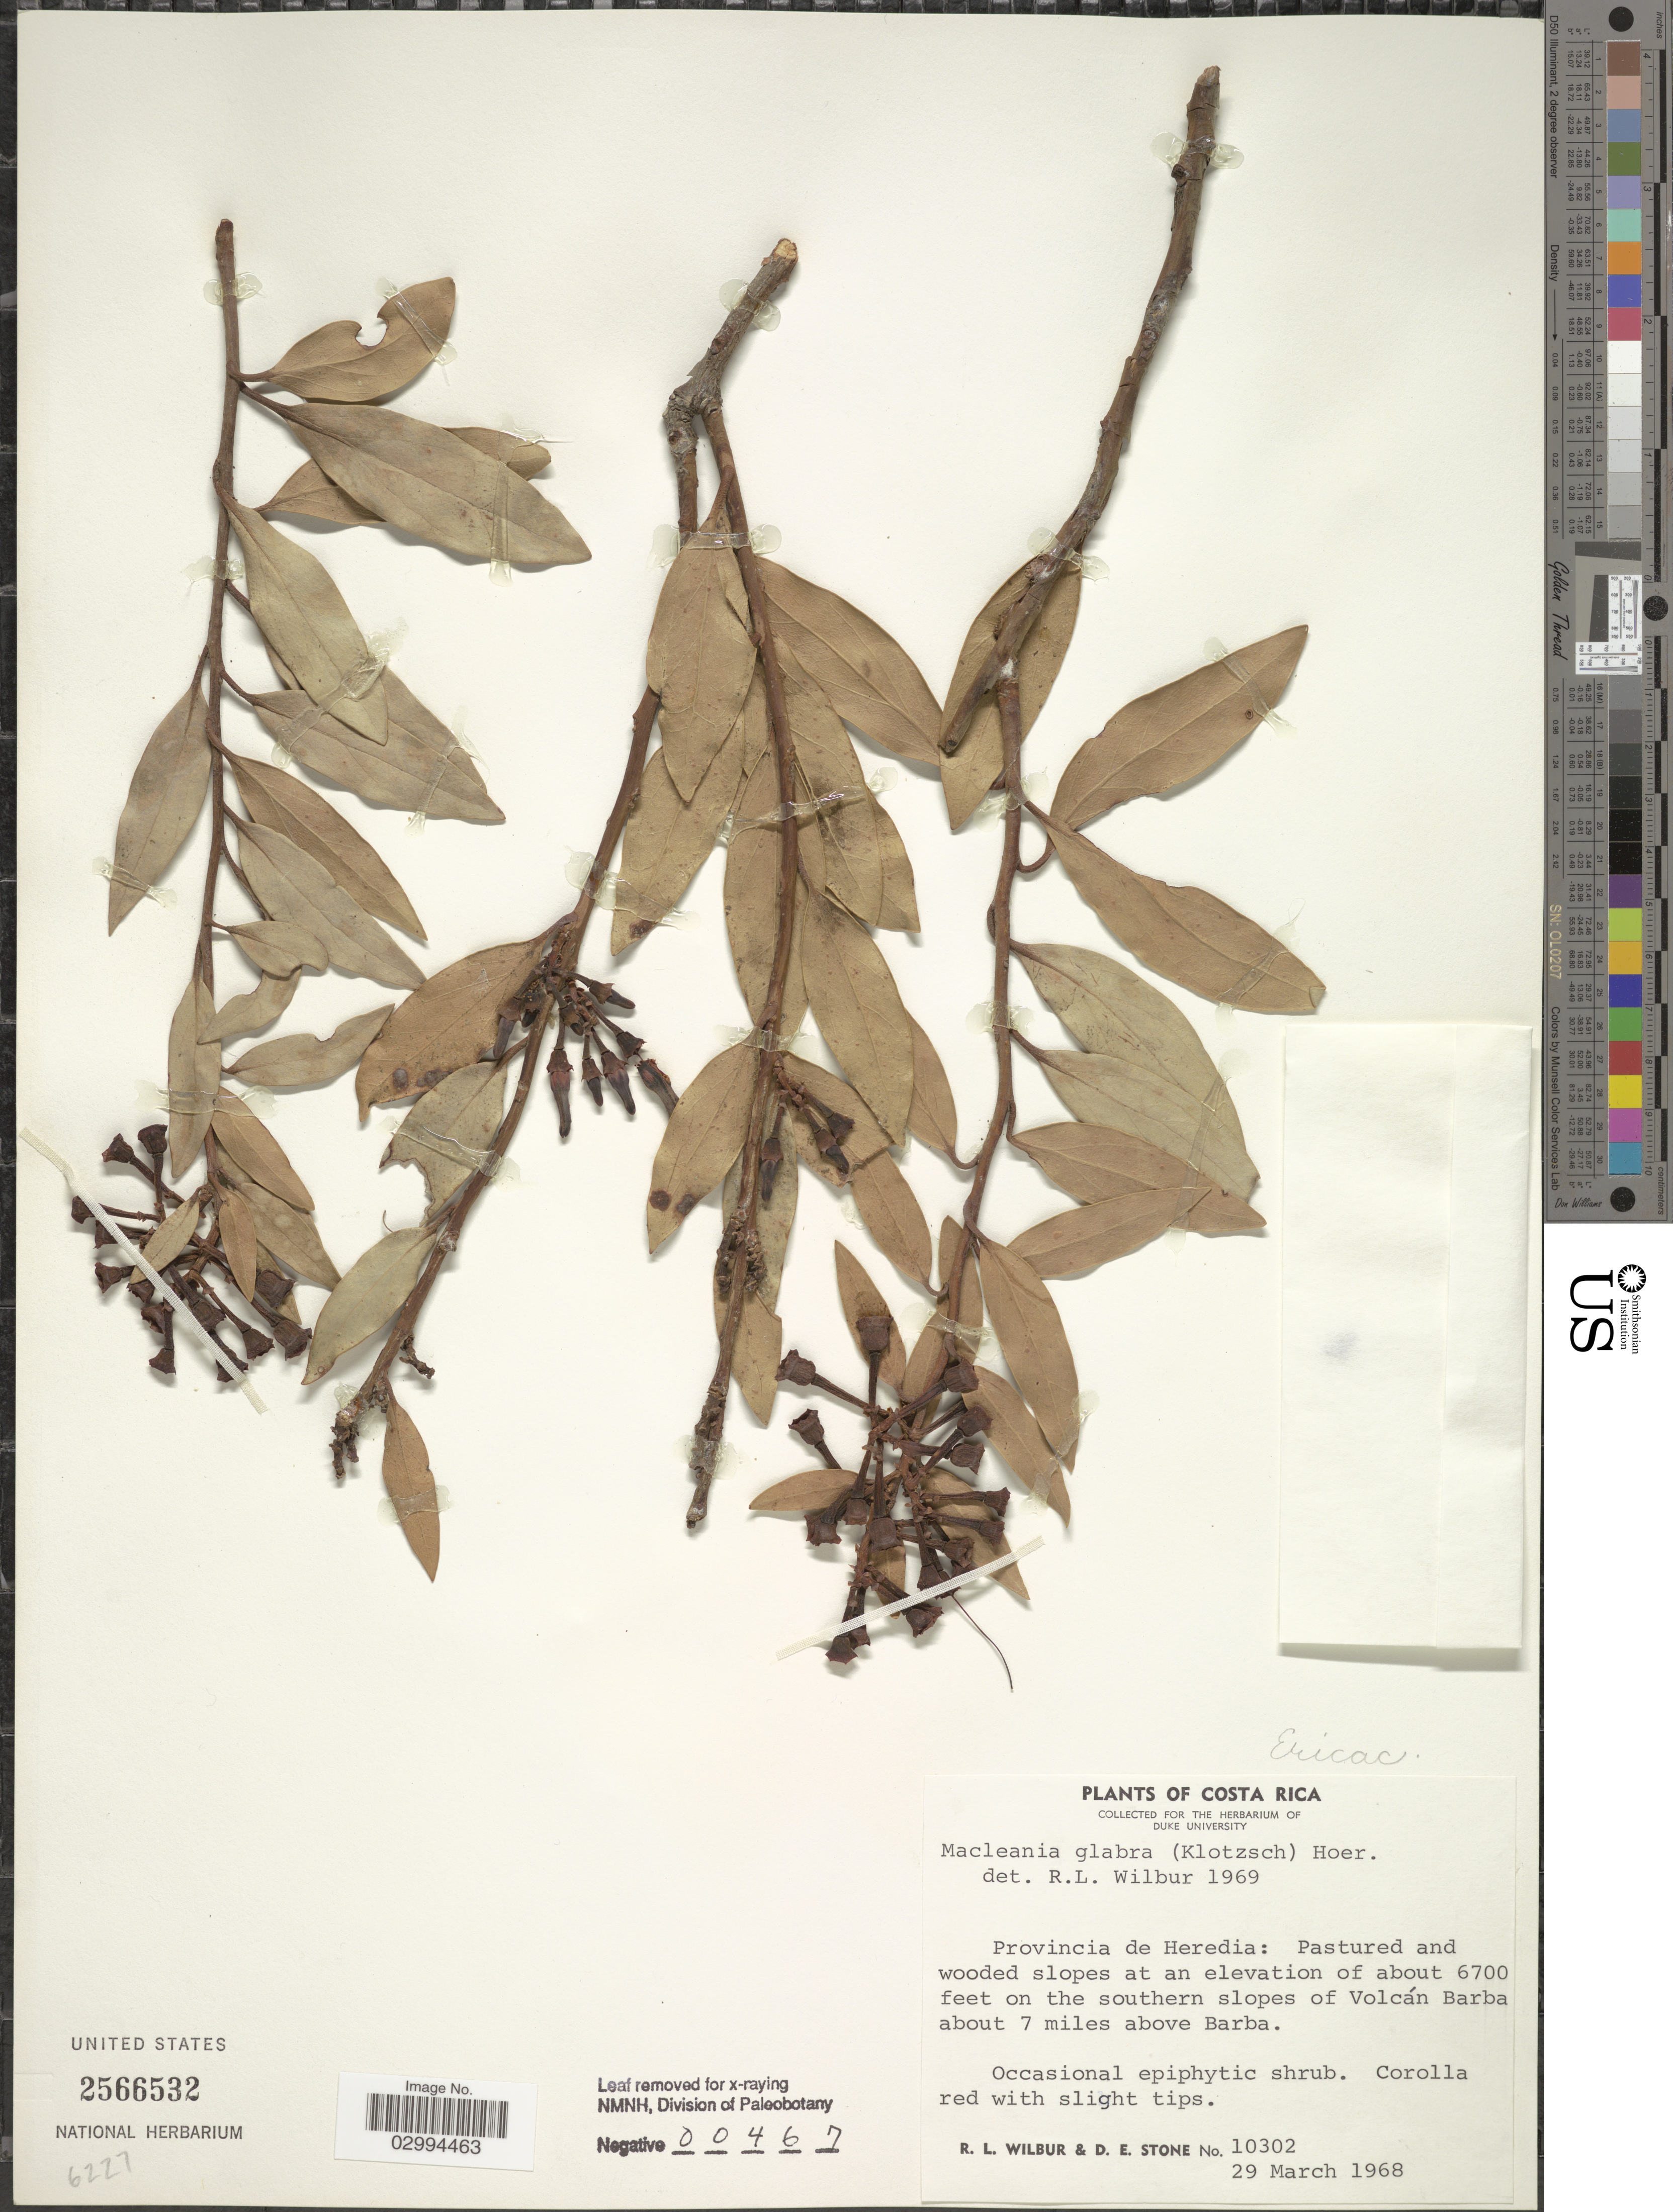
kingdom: Plantae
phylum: Tracheophyta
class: Magnoliopsida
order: Ericales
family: Ericaceae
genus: Macleania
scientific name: Macleania glabra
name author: (Klotzsch) Hoerold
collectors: R. L. Wilbur & D. E. Stone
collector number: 10302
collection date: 1968-03-29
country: Costa Rica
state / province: Heredia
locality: On the southern slopes of Volcán Barba about 7 miles above Barba.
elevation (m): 2042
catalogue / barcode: US 2566532